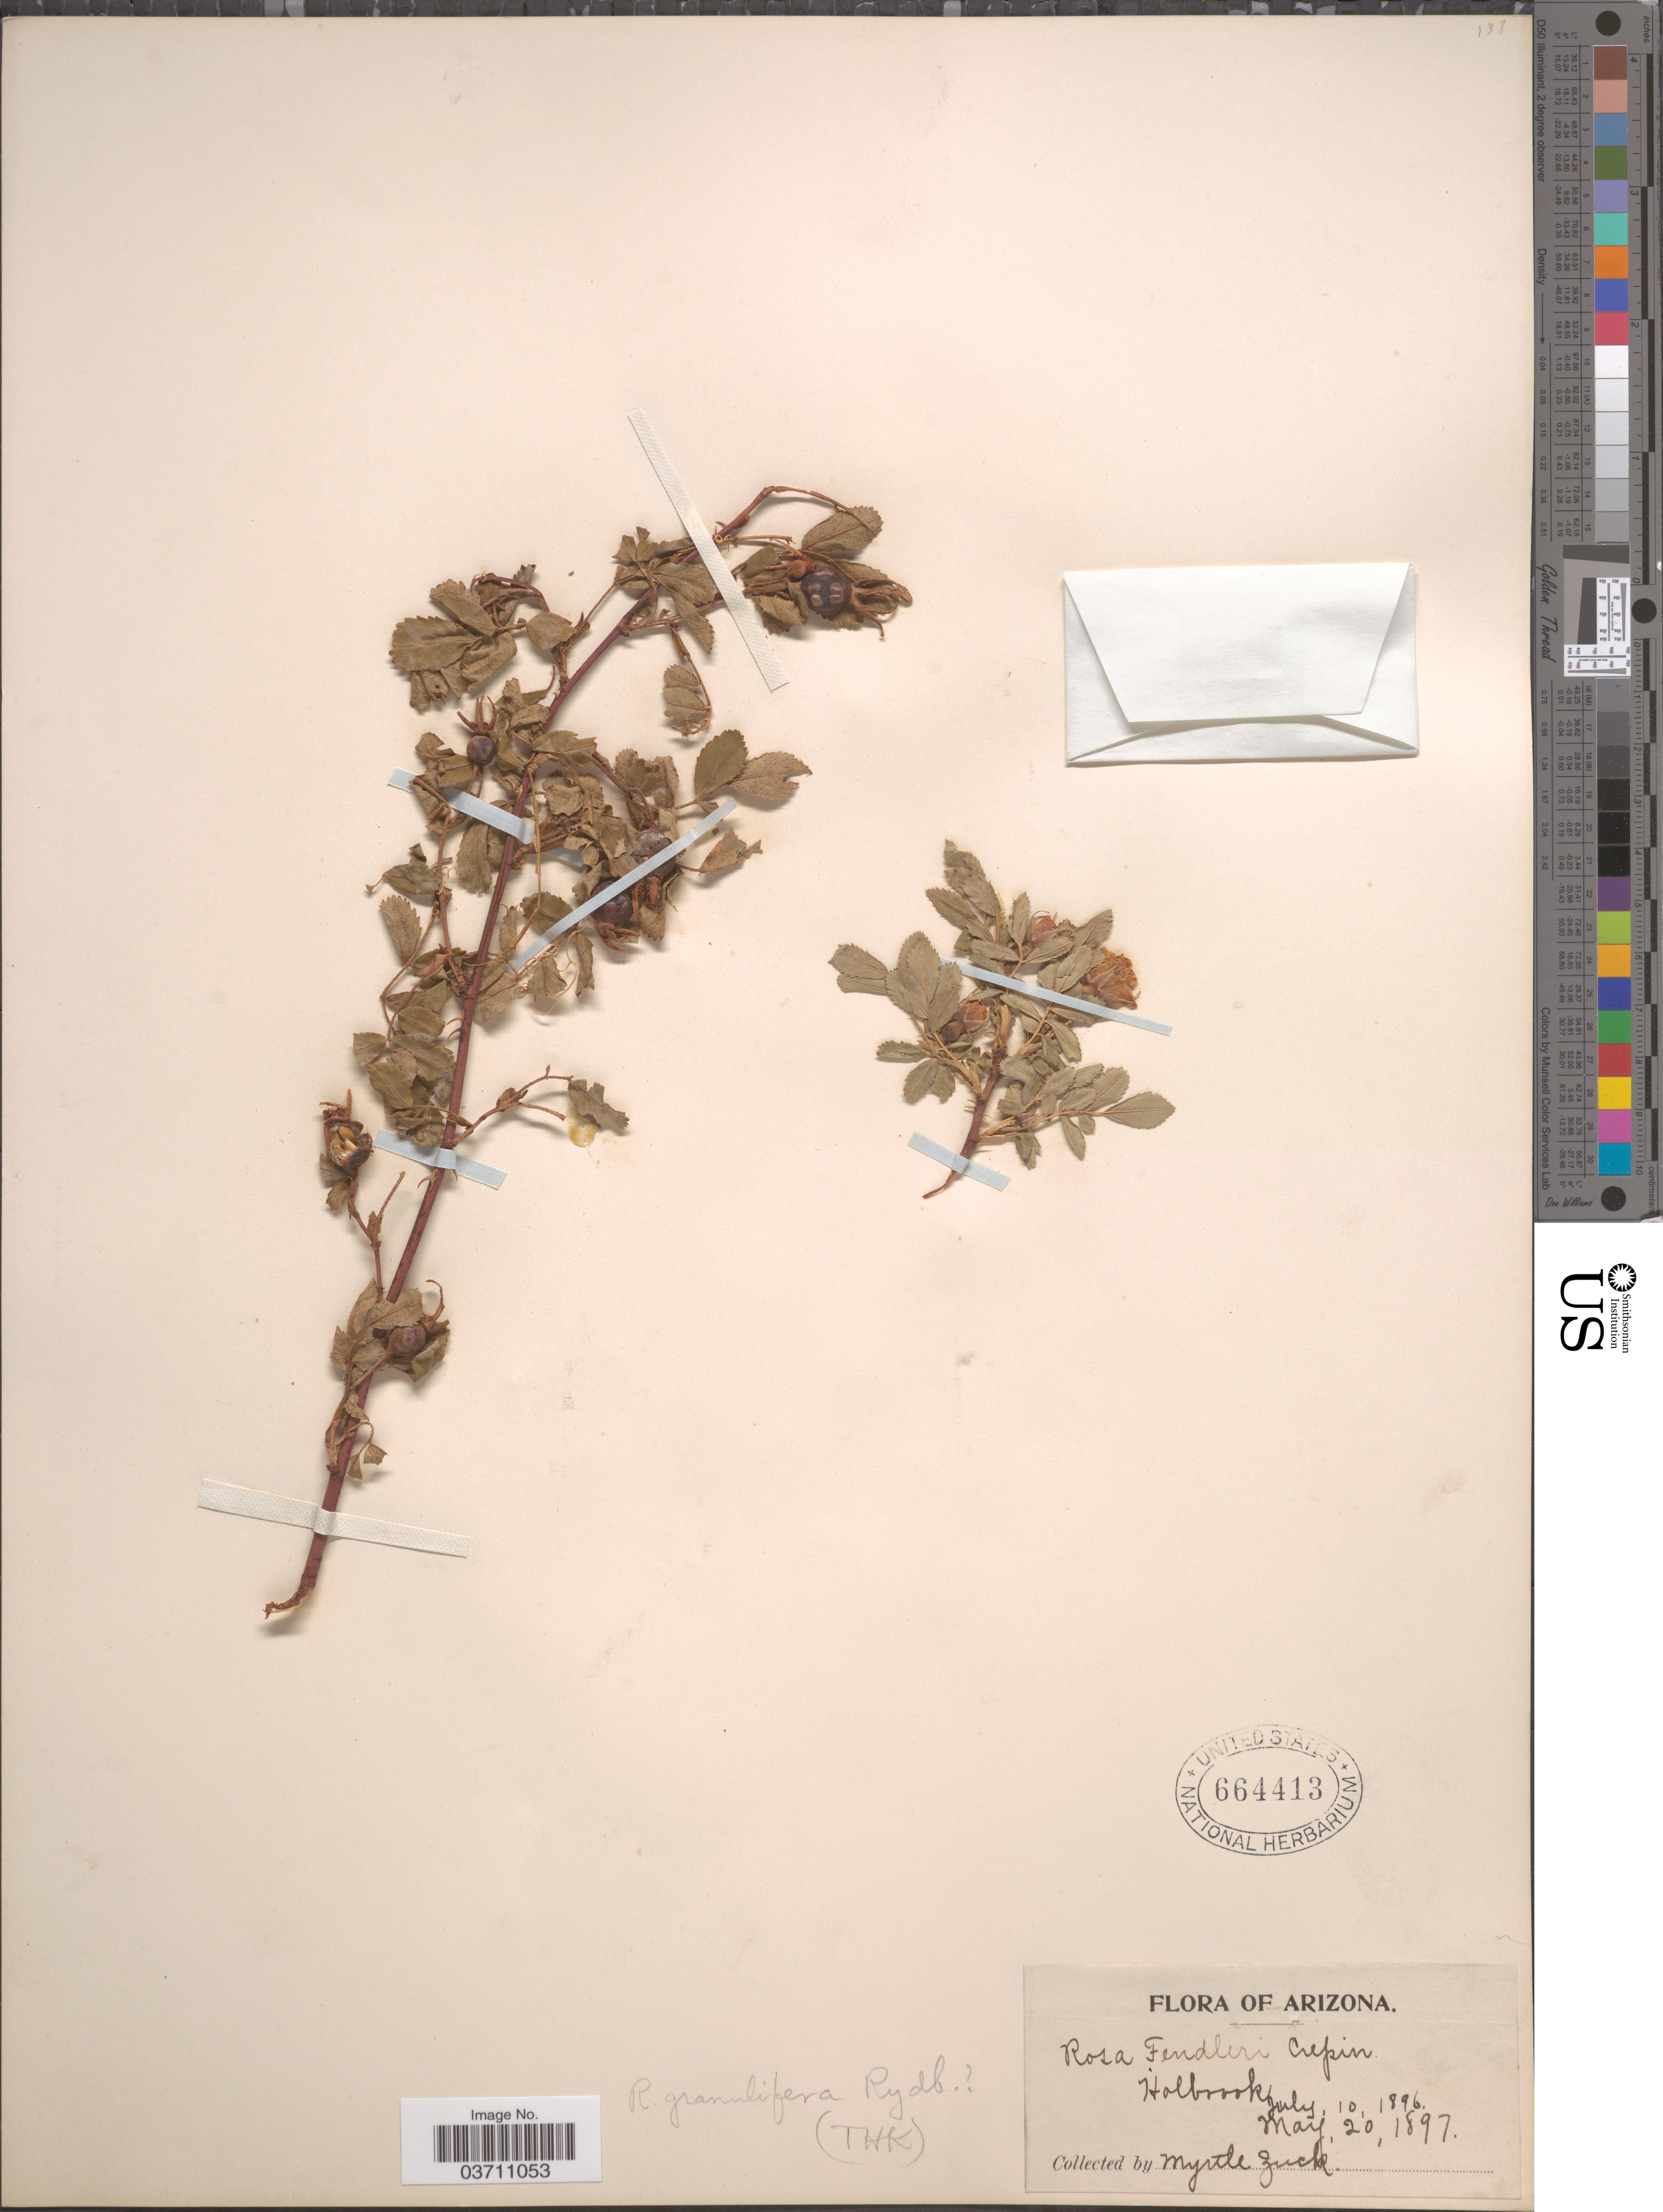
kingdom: Plantae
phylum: Tracheophyta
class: Magnoliopsida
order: Rosales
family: Rosaceae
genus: Rosa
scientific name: Rosa granulifera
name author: Rydb.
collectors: M. Zuck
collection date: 1896-07-10/1897-05-20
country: United States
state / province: Arizona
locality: Holbrook.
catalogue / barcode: US 664413